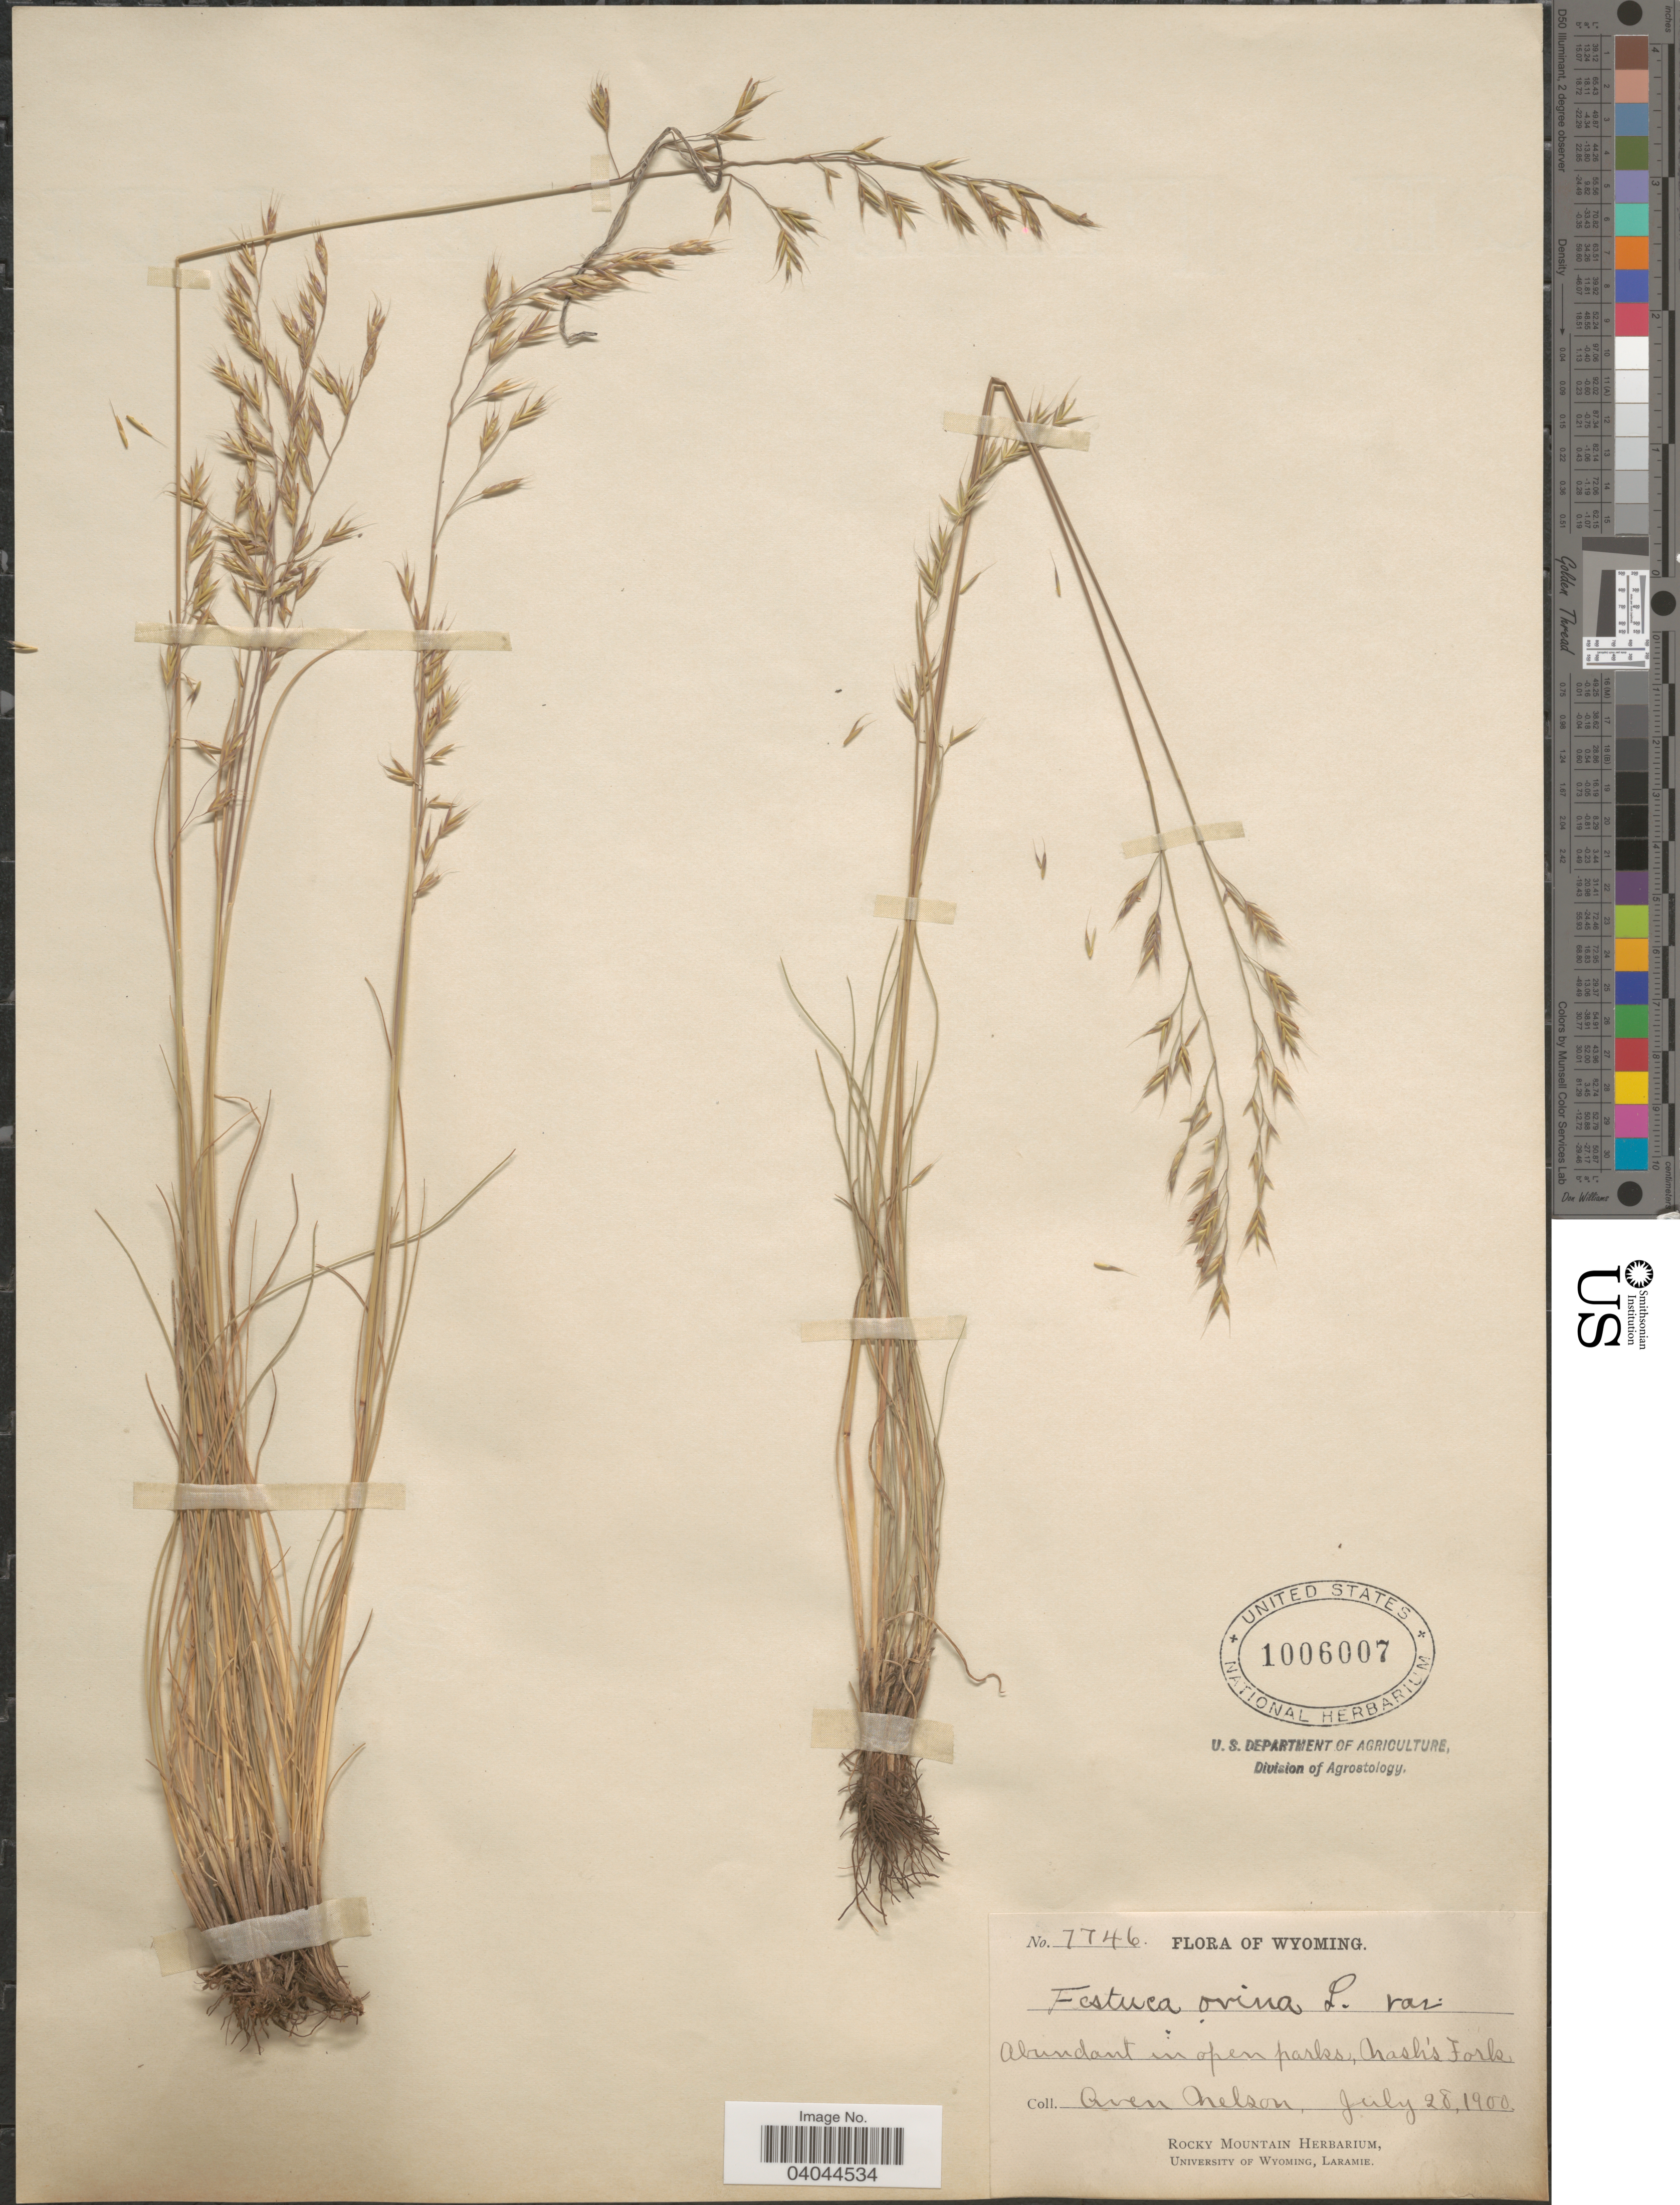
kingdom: Plantae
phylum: Tracheophyta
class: Liliopsida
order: Poales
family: Poaceae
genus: Festuca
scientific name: Festuca ovina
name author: L.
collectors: A. Nelson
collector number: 7746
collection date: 1900-07-28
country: United States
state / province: Wyoming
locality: Abundant in open parks, Nash's Fork.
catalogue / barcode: US 1006007